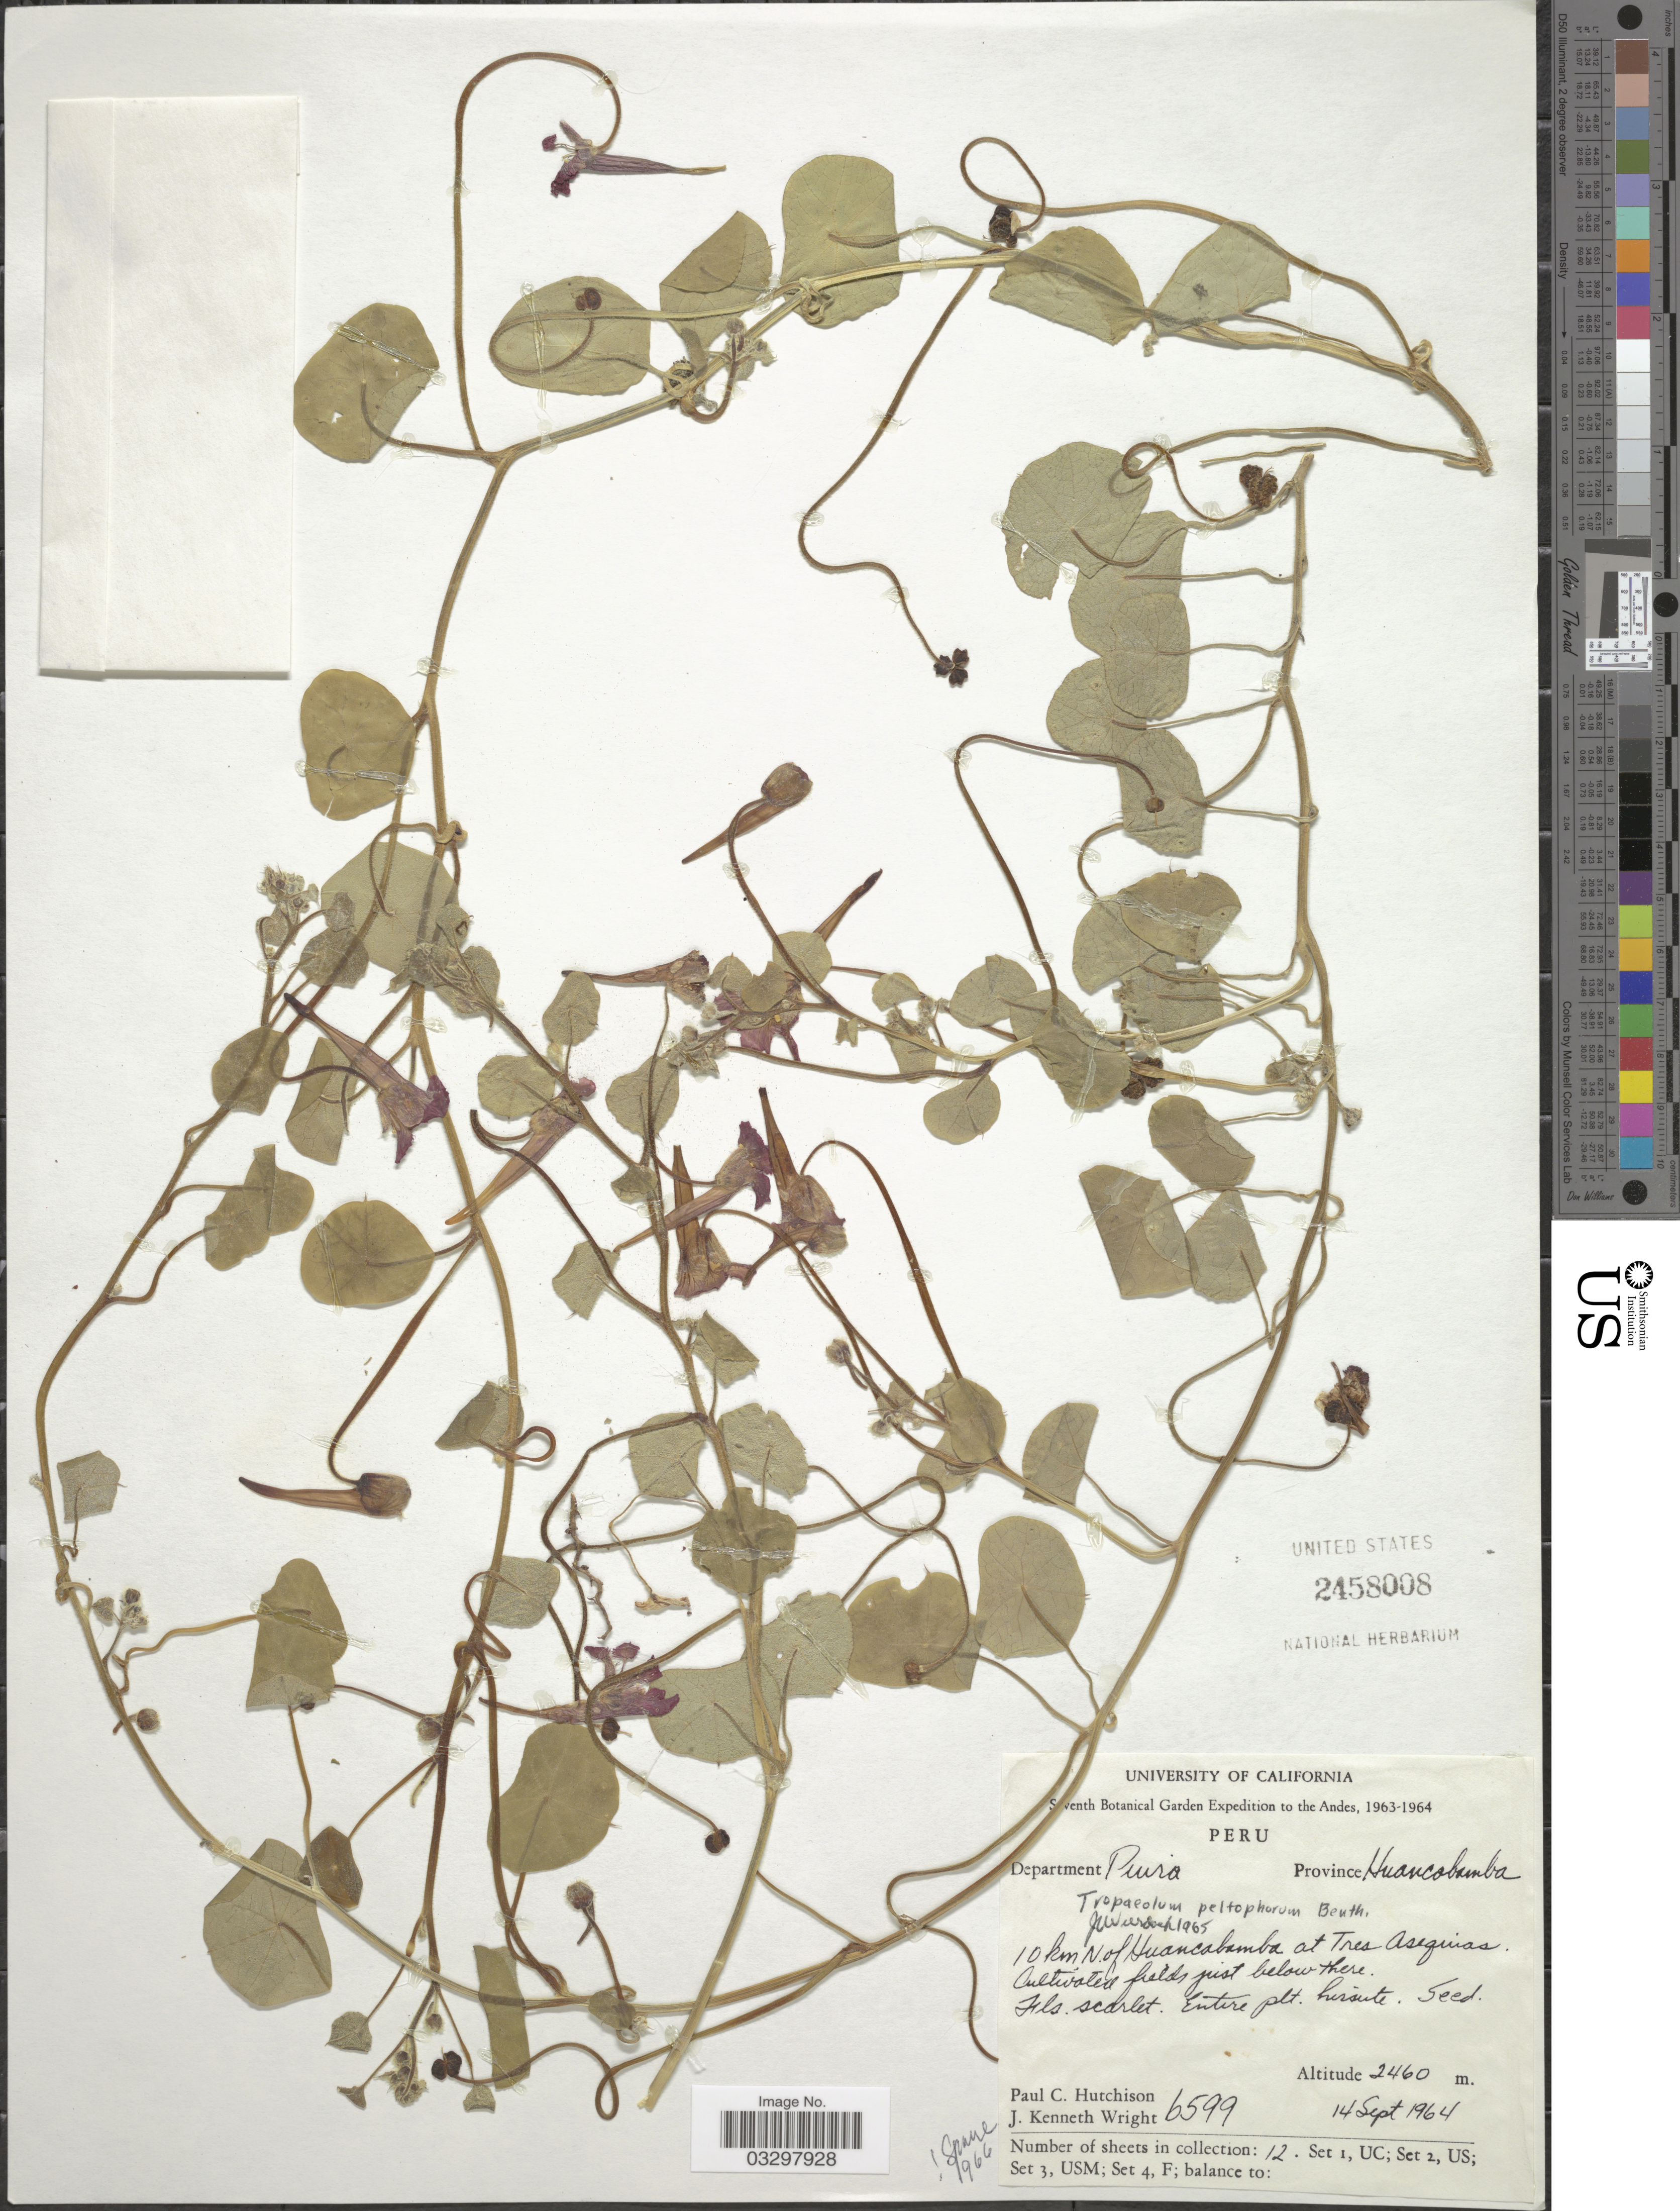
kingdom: Plantae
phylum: Tracheophyta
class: Magnoliopsida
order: Brassicales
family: Tropaeolaceae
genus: Tropaeolum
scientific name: Tropaeolum peltophorum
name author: Benth.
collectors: P. C. Hutchison & J. K. Wright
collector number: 6599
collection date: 1964-09-14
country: Peru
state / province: Piura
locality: Andes, Department Piura, Province Huancabamba, 10 km N. of Huancabamba at Tres Aseguias.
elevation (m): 2460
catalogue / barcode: US 2458008